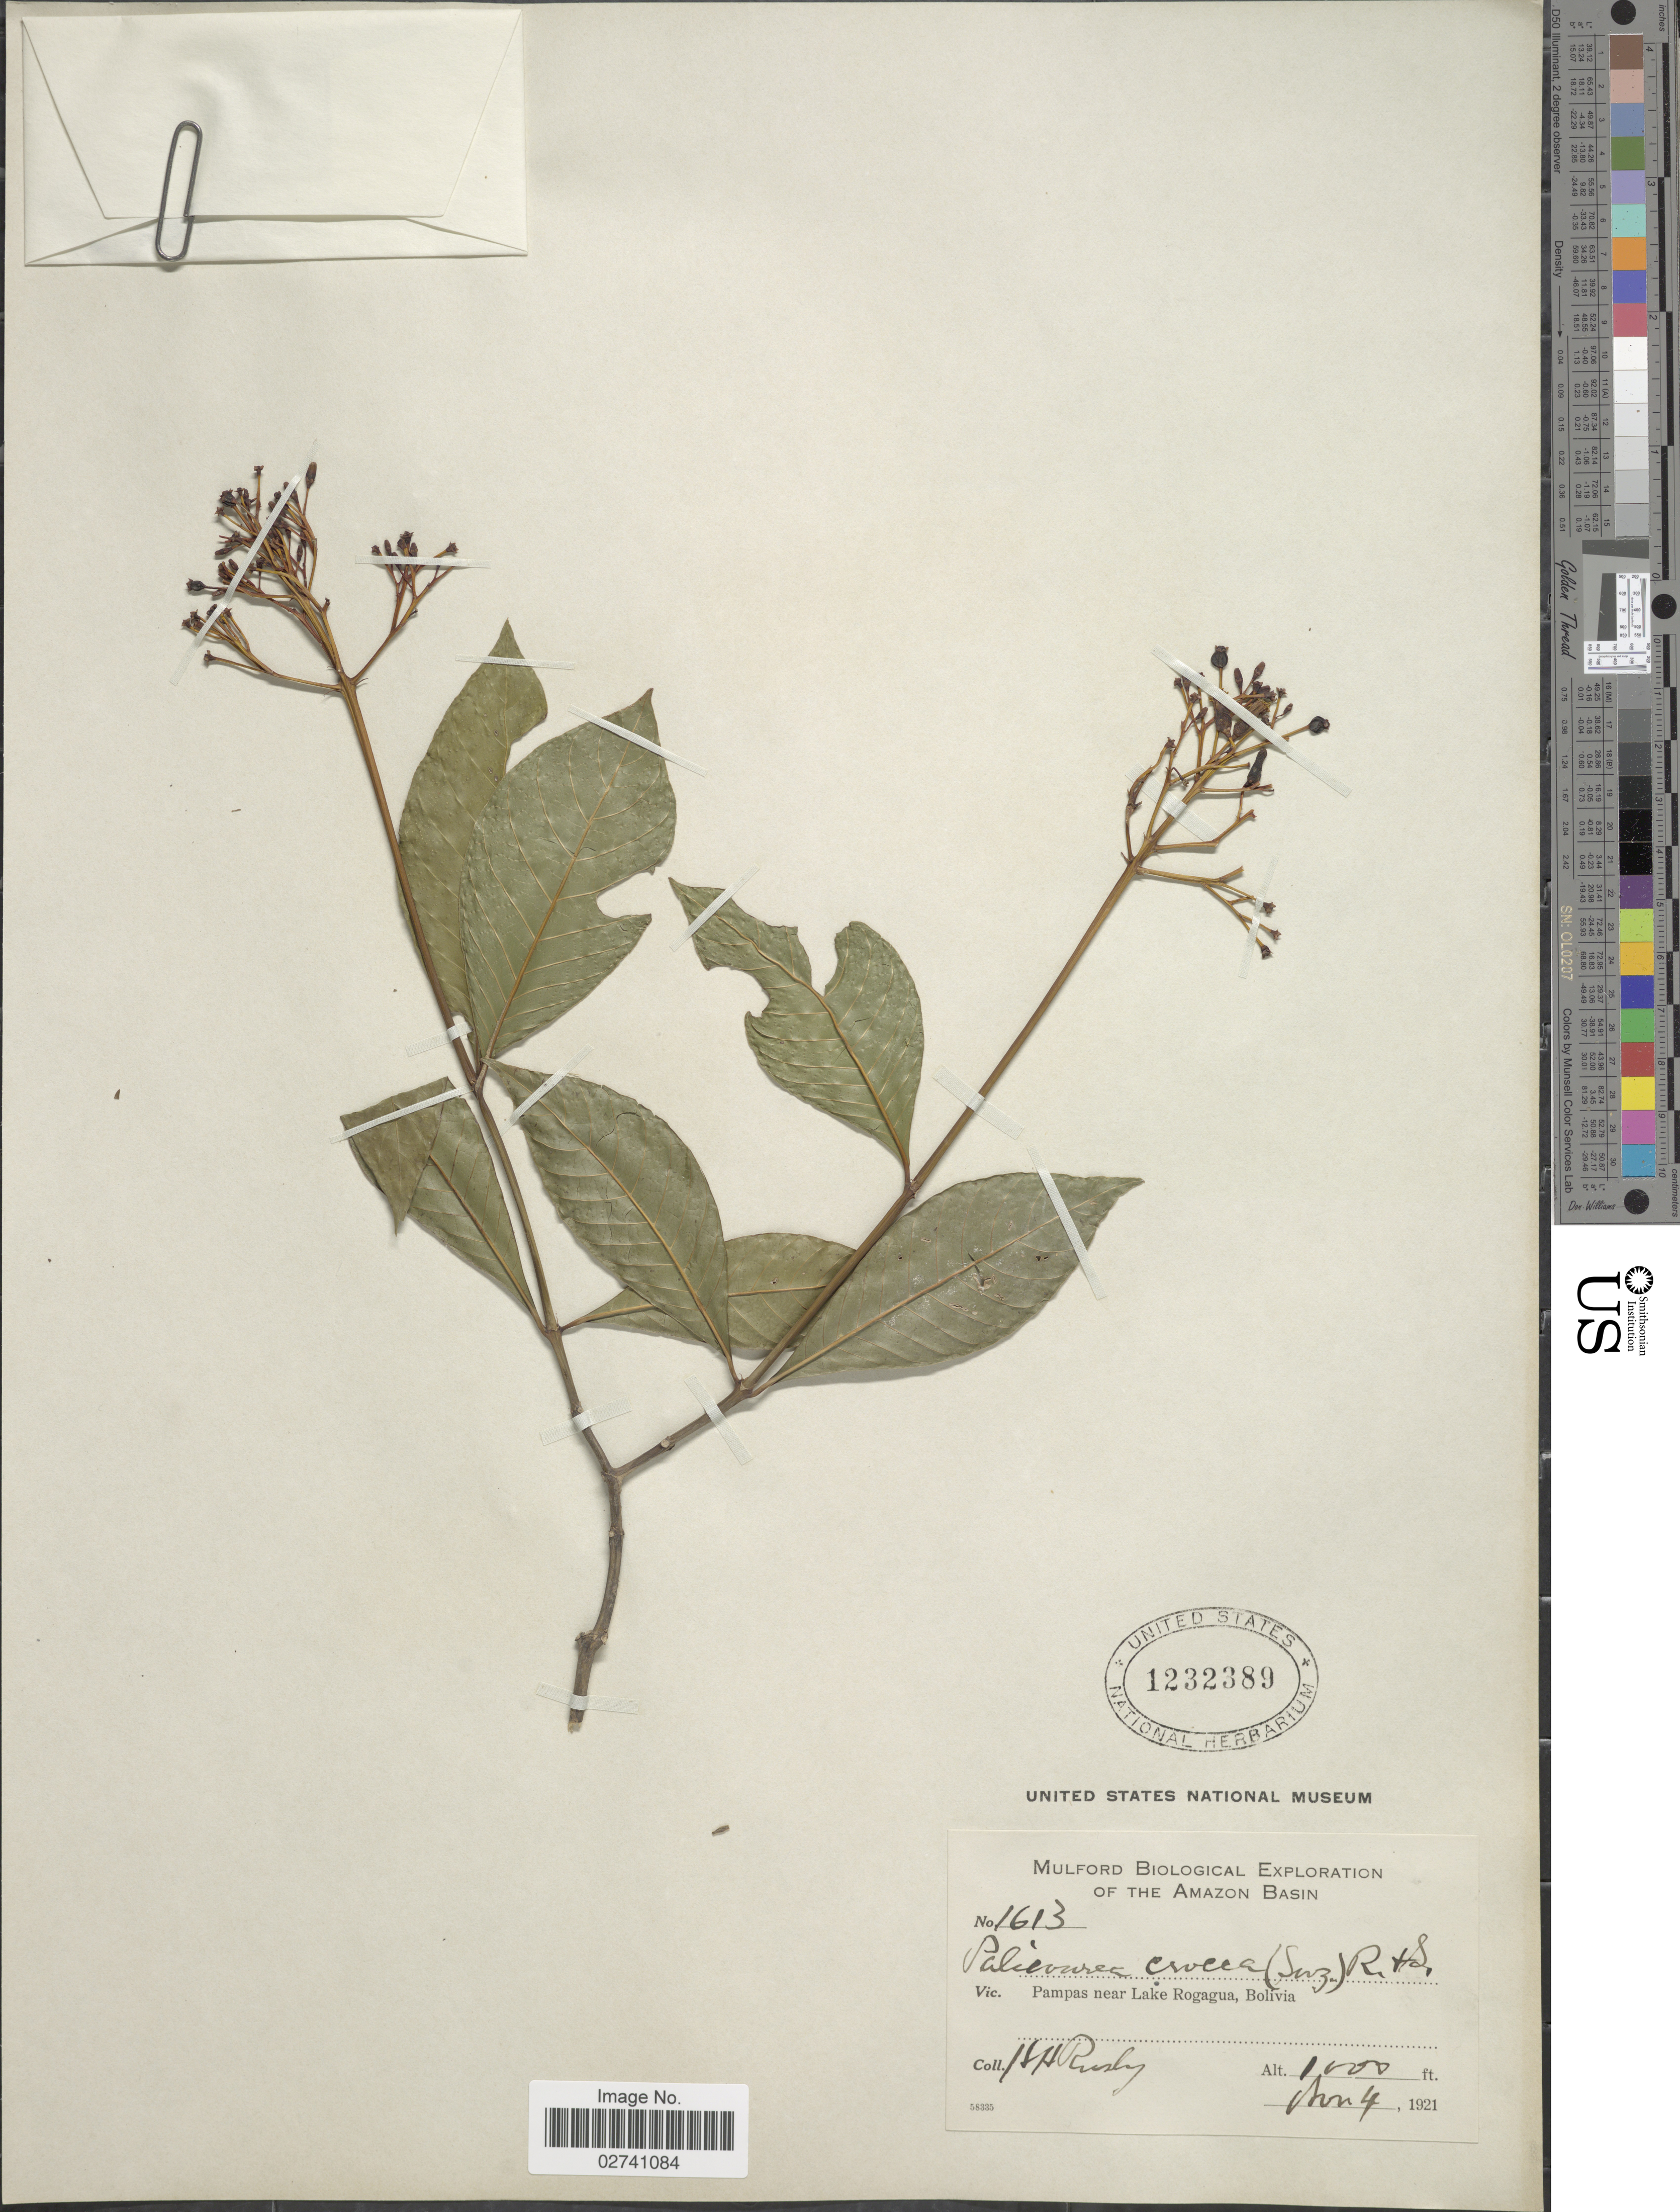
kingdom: Plantae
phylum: Tracheophyta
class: Magnoliopsida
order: Gentianales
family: Rubiaceae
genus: Palicourea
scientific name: Palicourea crocea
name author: (Sw.) Schult.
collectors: H. H. Rusby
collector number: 1613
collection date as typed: Nov. 4, 1921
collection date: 1921-11-04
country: Bolivia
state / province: Beni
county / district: José Ballivián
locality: Pampas near Lake Rogagua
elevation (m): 305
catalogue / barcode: US 1232389